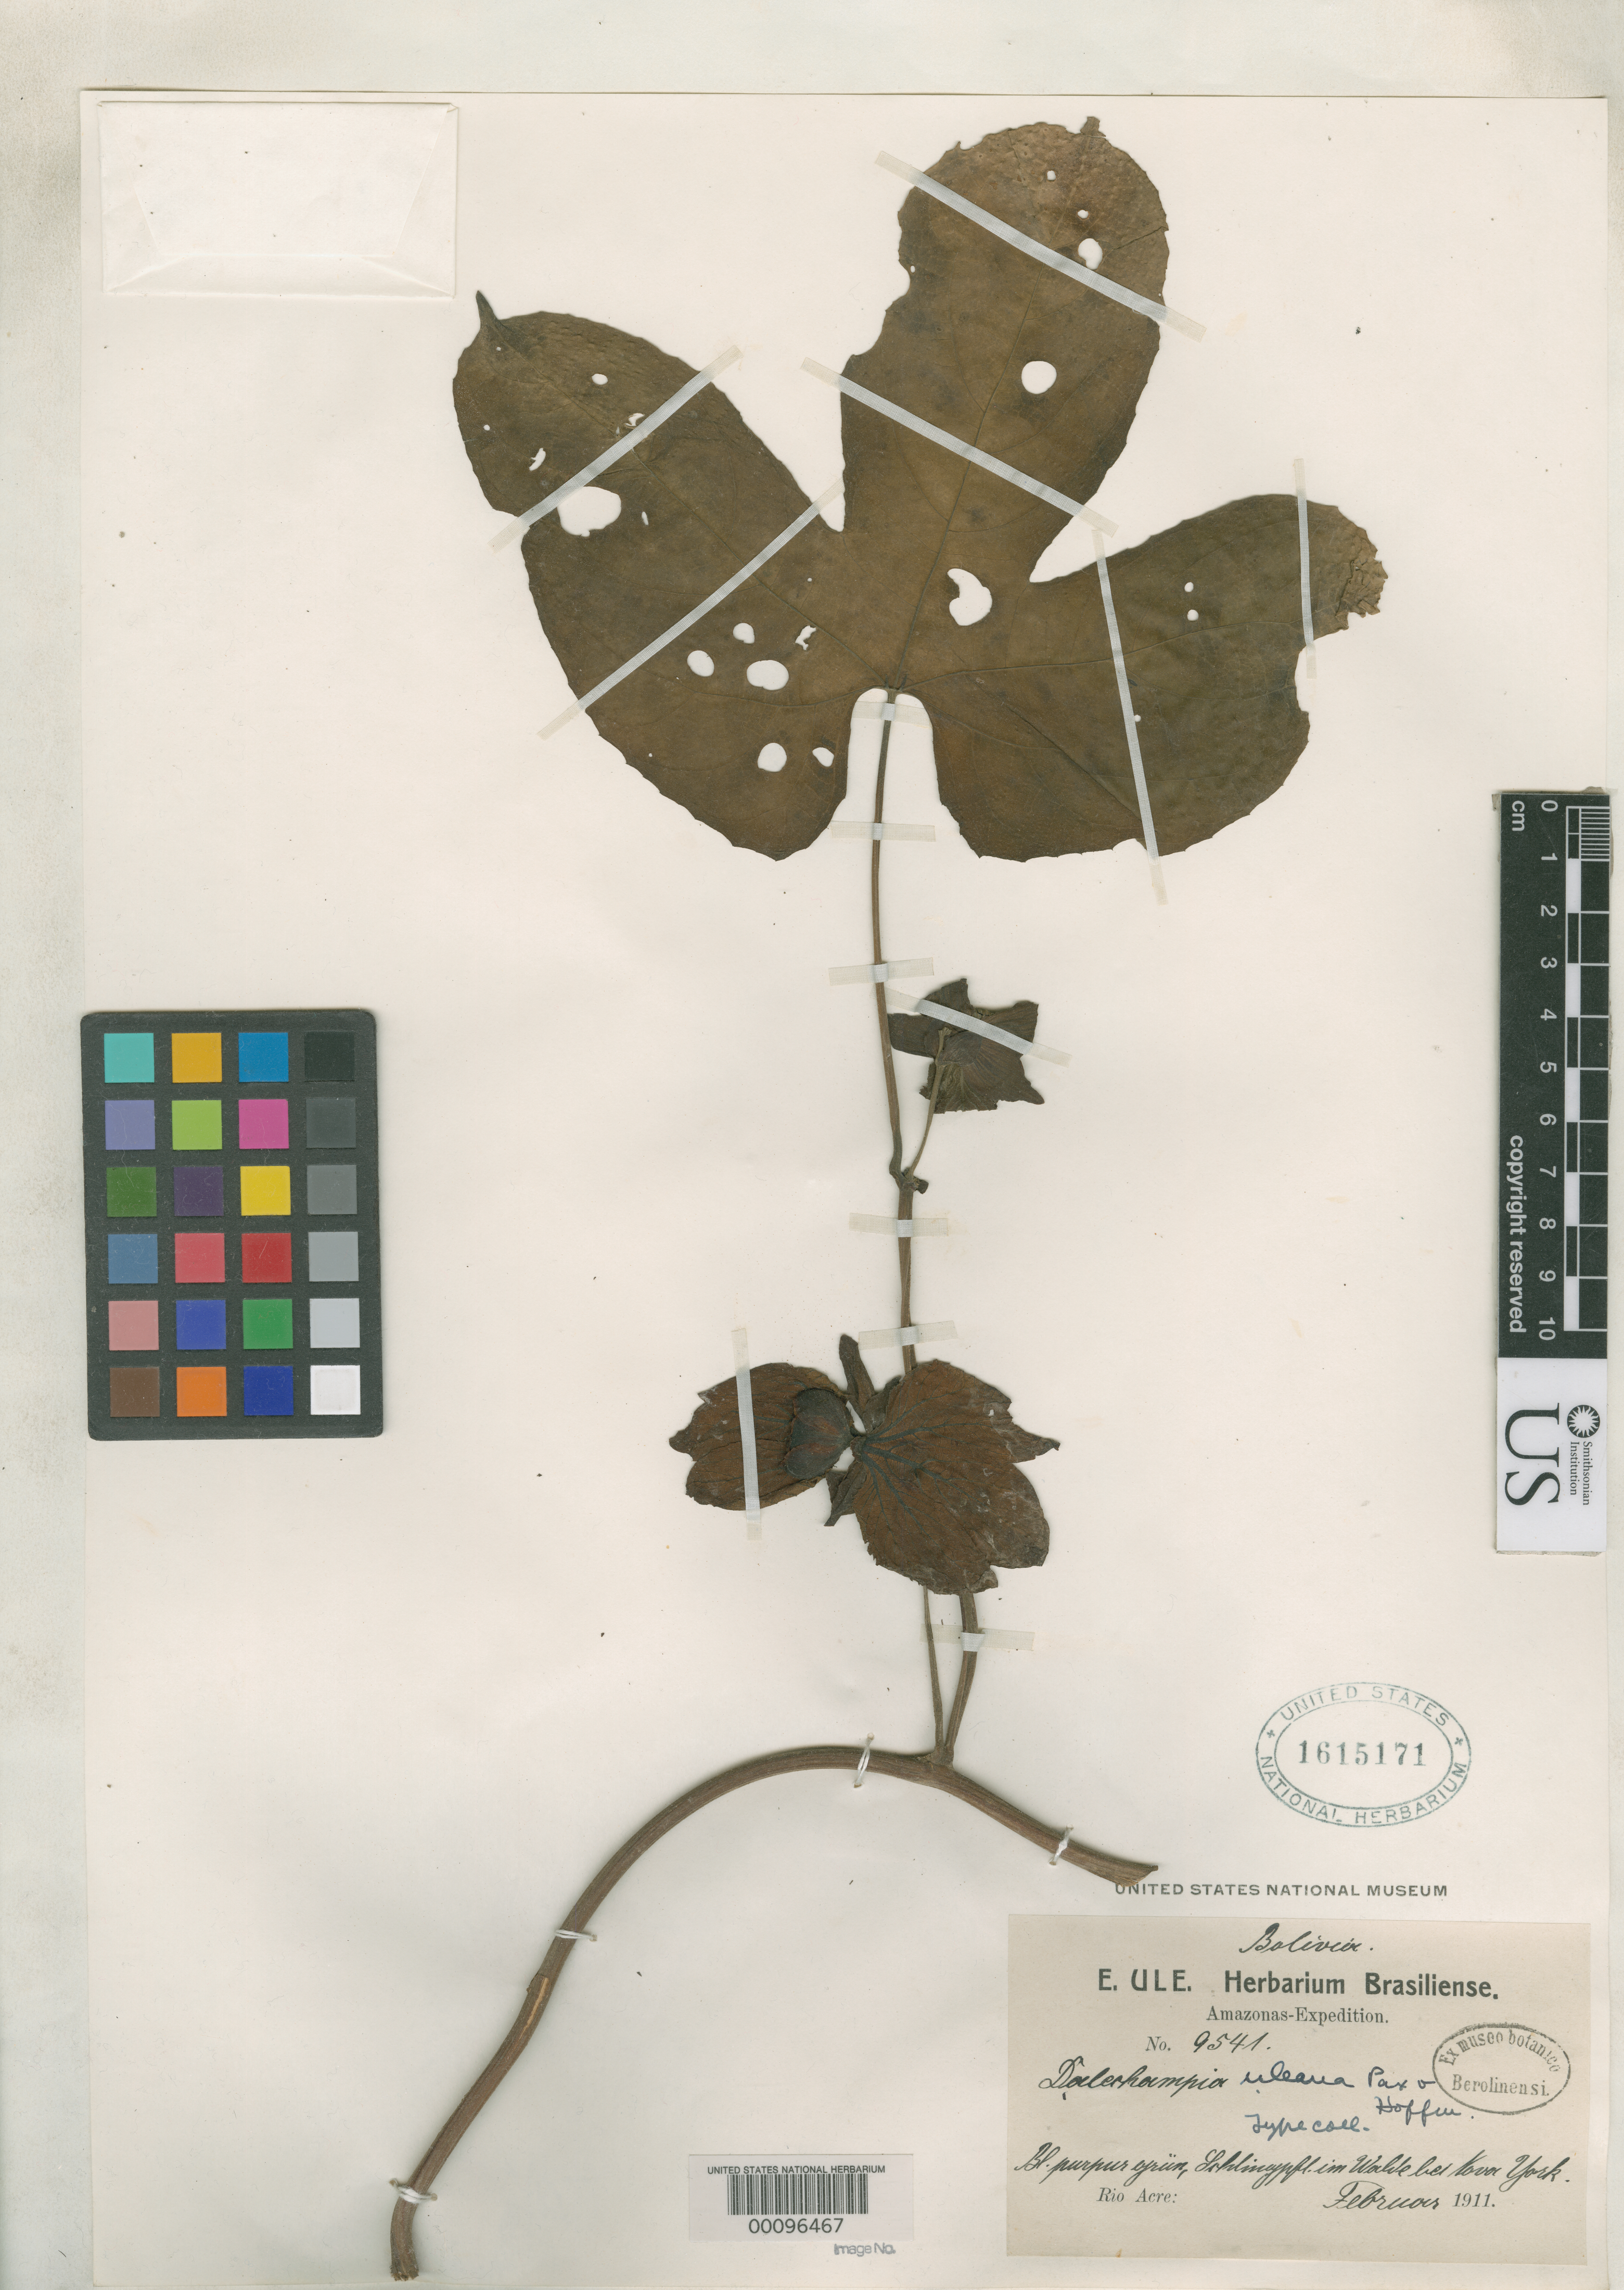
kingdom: Plantae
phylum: Tracheophyta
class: Magnoliopsida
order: Malpighiales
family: Euphorbiaceae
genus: Dalechampia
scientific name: Dalechampia uleana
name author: Pax & K. Hoffm. in Engl.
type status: Isotype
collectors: E. H. Ule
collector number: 9541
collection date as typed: Feb 1911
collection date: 1911-02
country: Brazil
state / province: Amazonas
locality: Rio Acre, Nova York.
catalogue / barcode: US 1615171